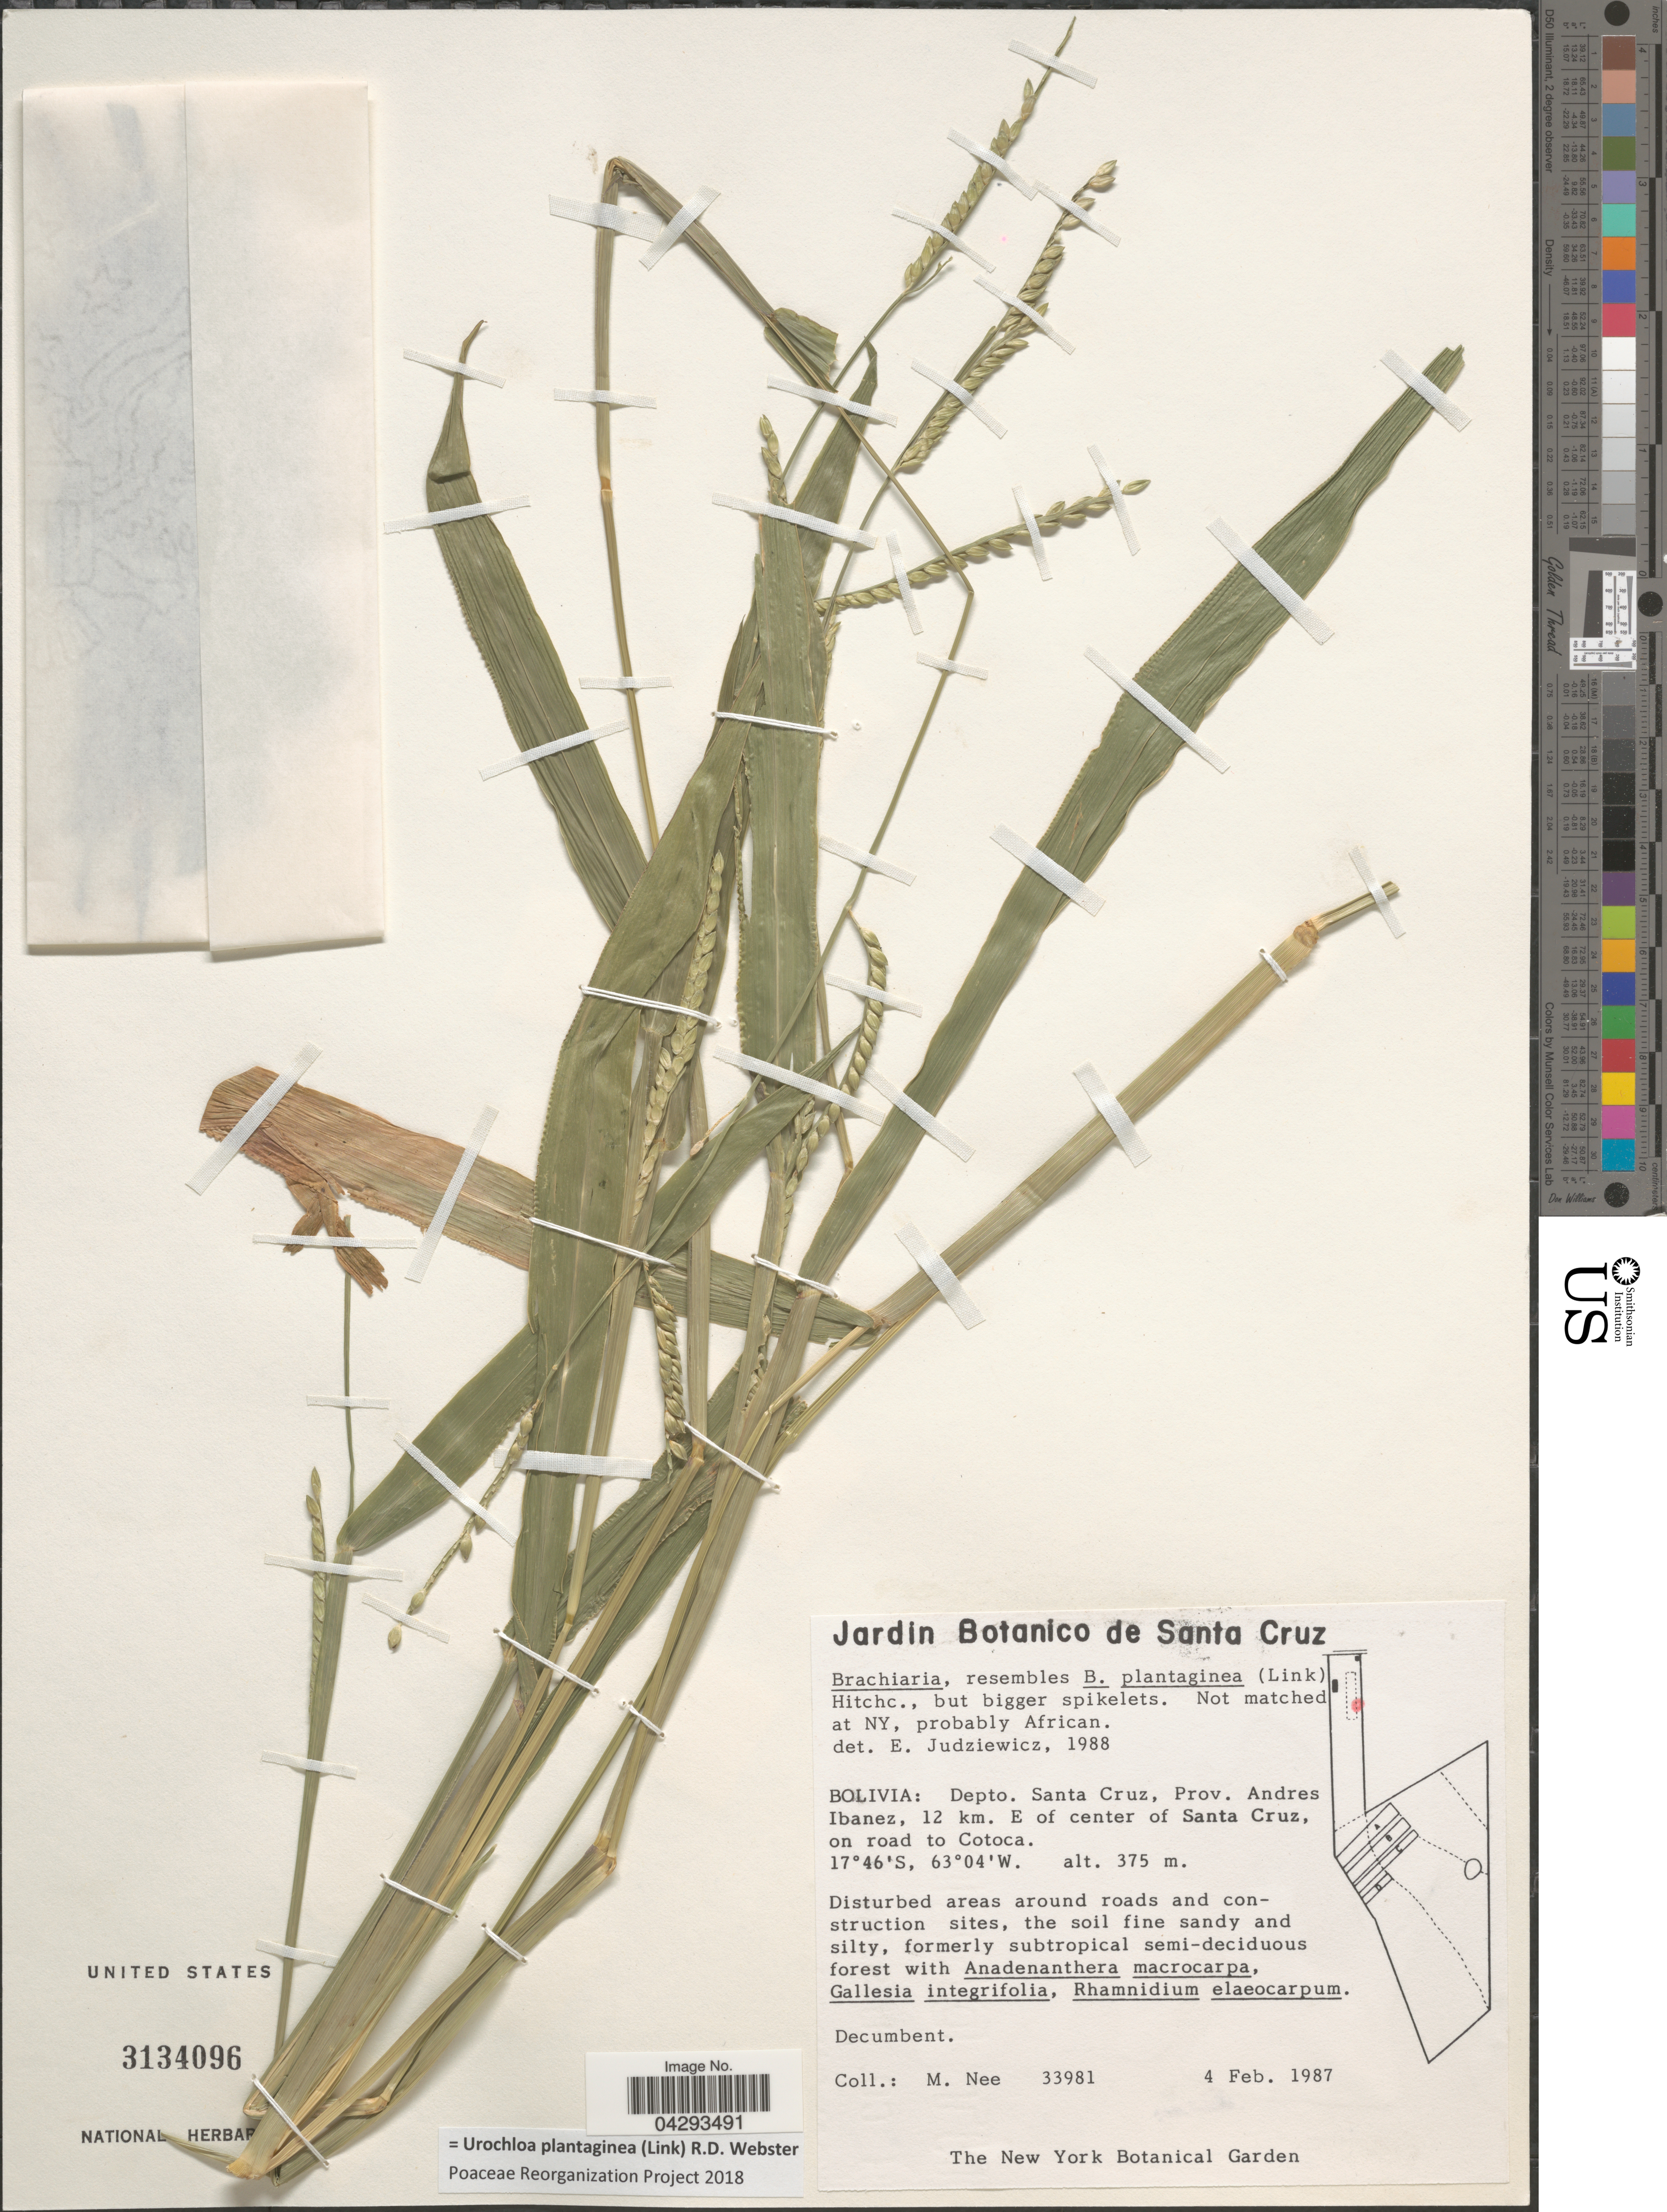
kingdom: Plantae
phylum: Tracheophyta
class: Liliopsida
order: Poales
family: Poaceae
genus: Urochloa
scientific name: Urochloa plantaginea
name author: (Link) R.D. Webster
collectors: M. Nee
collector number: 33981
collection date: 1987-02-04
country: Bolivia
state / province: Santa Cruz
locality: Depto. Santa Cruz, Prov. Andres Ibanez, 12 km. E of center of Santa Cruz, on road to Cotoca.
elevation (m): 375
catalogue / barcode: US 3134096